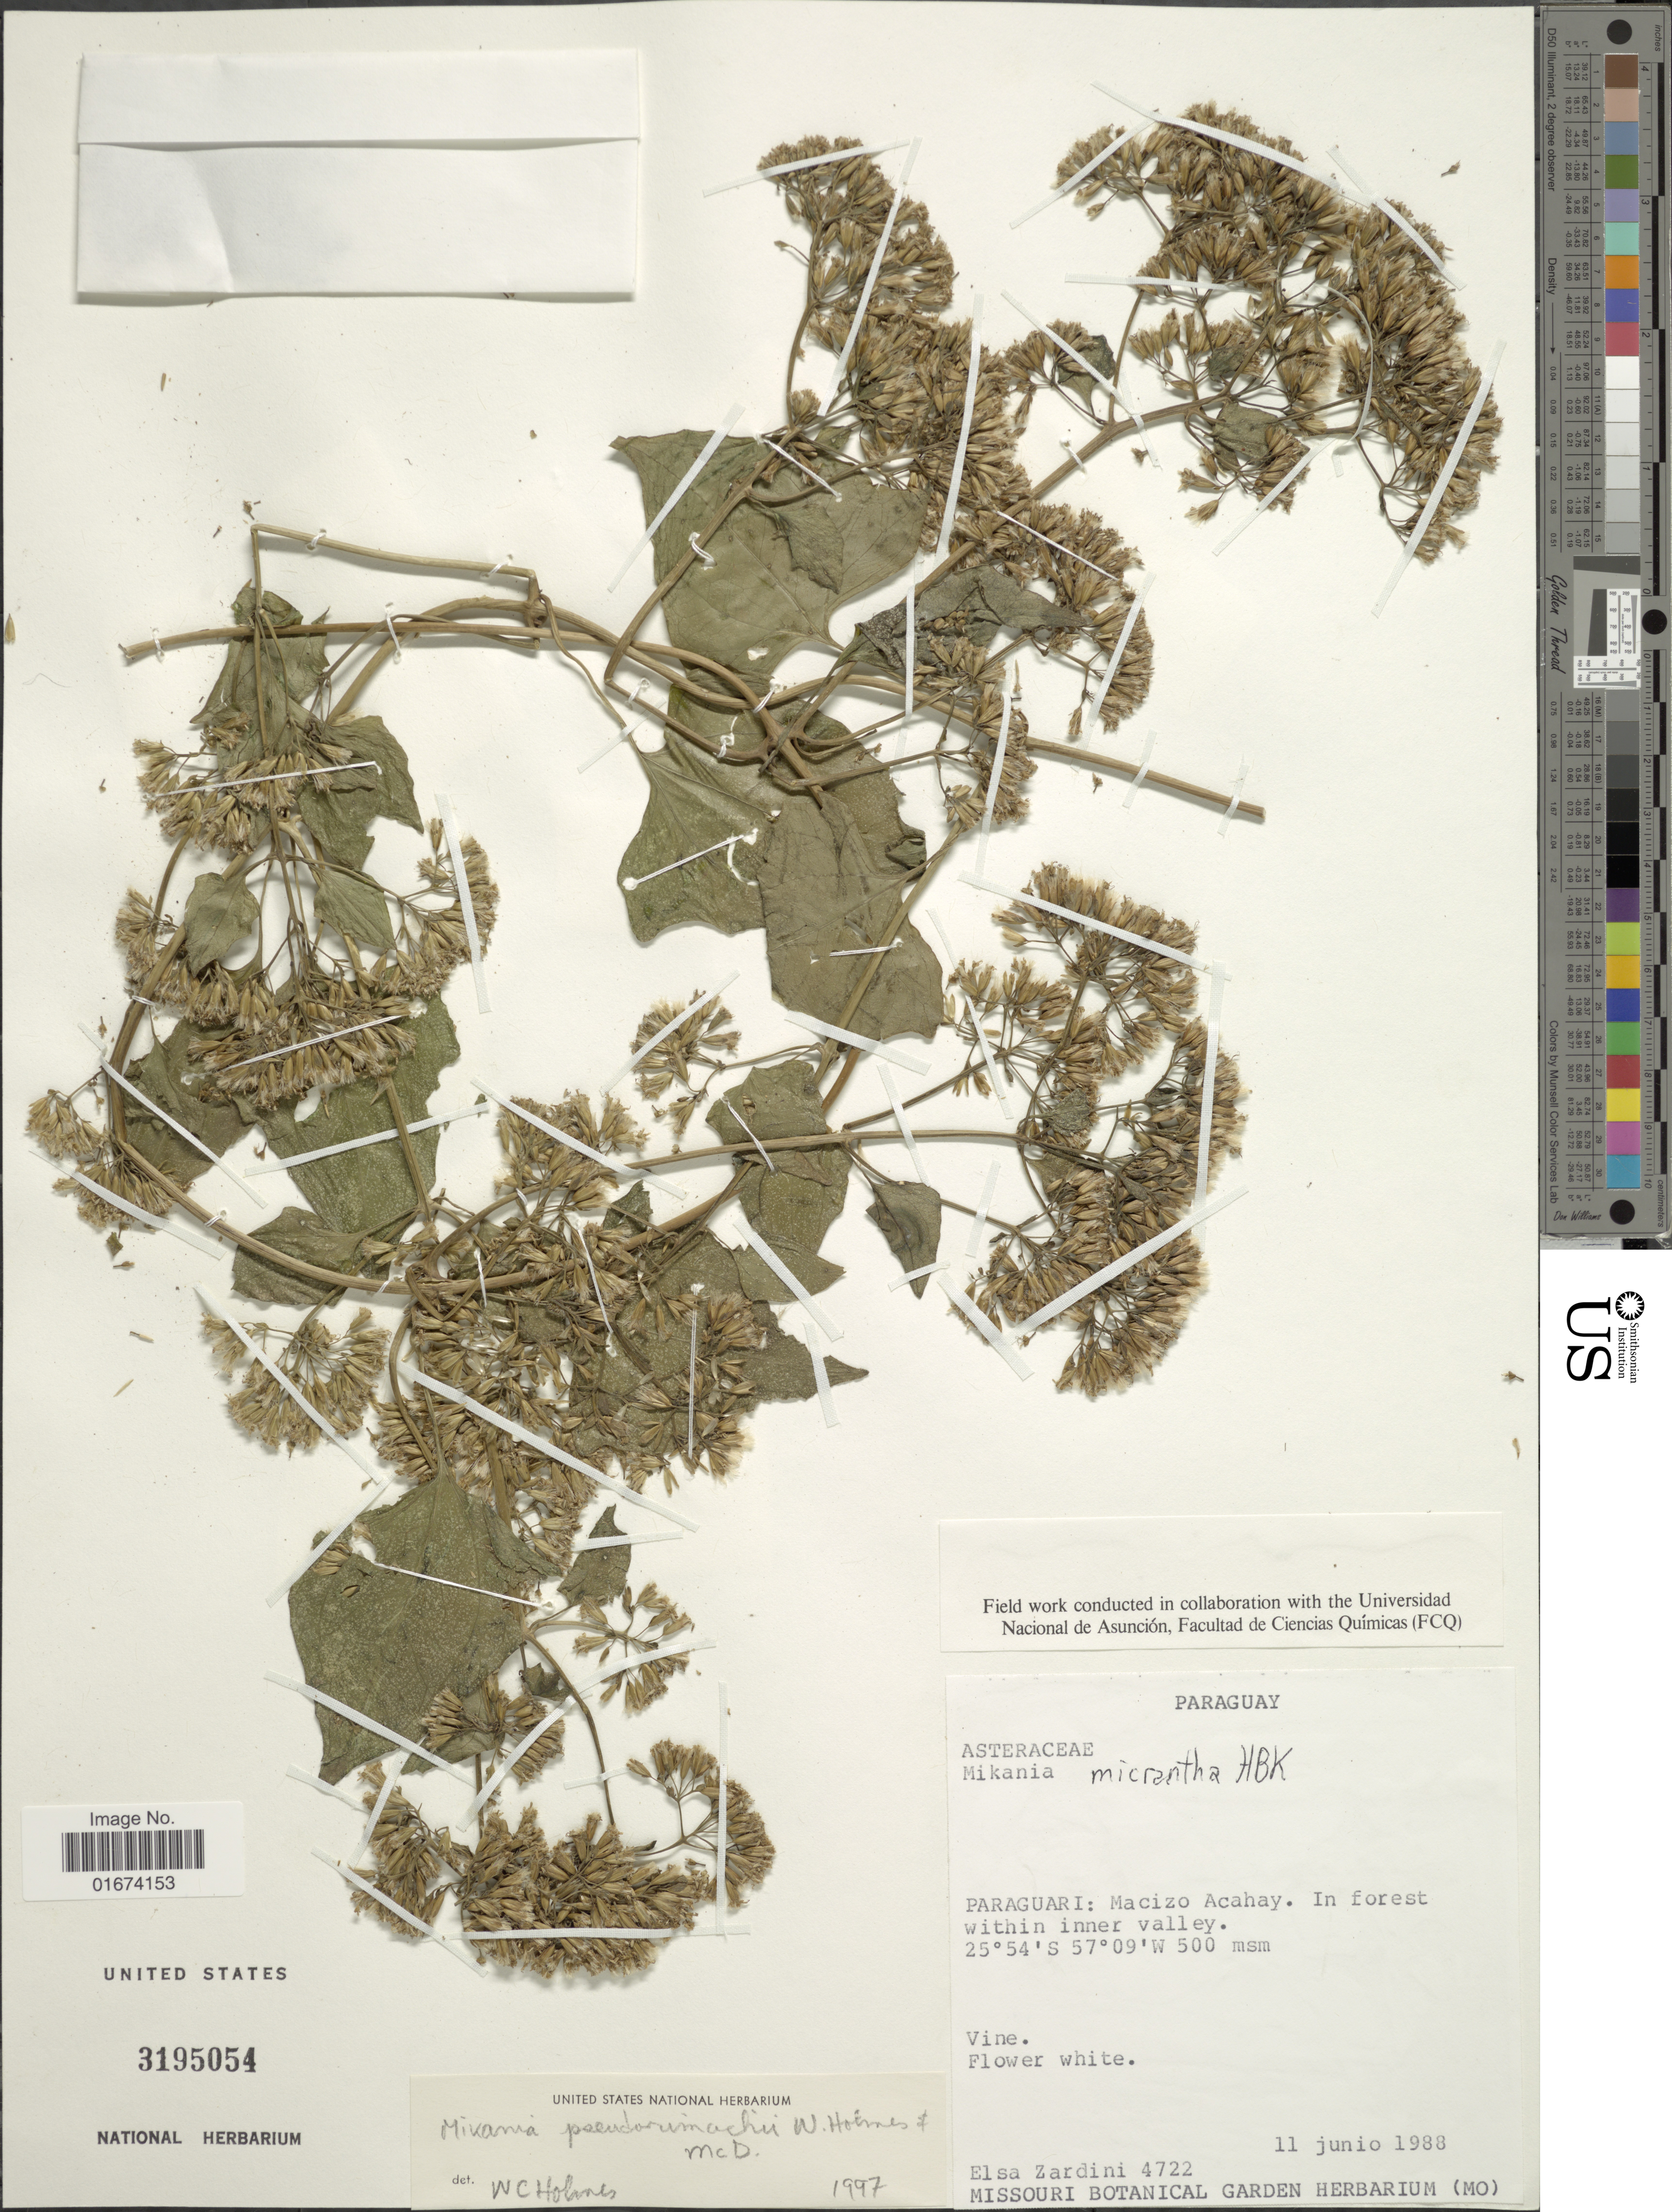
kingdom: Plantae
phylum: Tracheophyta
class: Magnoliopsida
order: Asterales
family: Asteraceae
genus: Mikania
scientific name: Mikania pseudorimachii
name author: W.C. Holmes & McDaniel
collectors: E. M. Zardini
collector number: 4722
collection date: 1988-06-11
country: Paraguay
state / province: Paraguari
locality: Macizo Acahay. In forest within inner valley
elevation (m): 500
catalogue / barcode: US 3195054